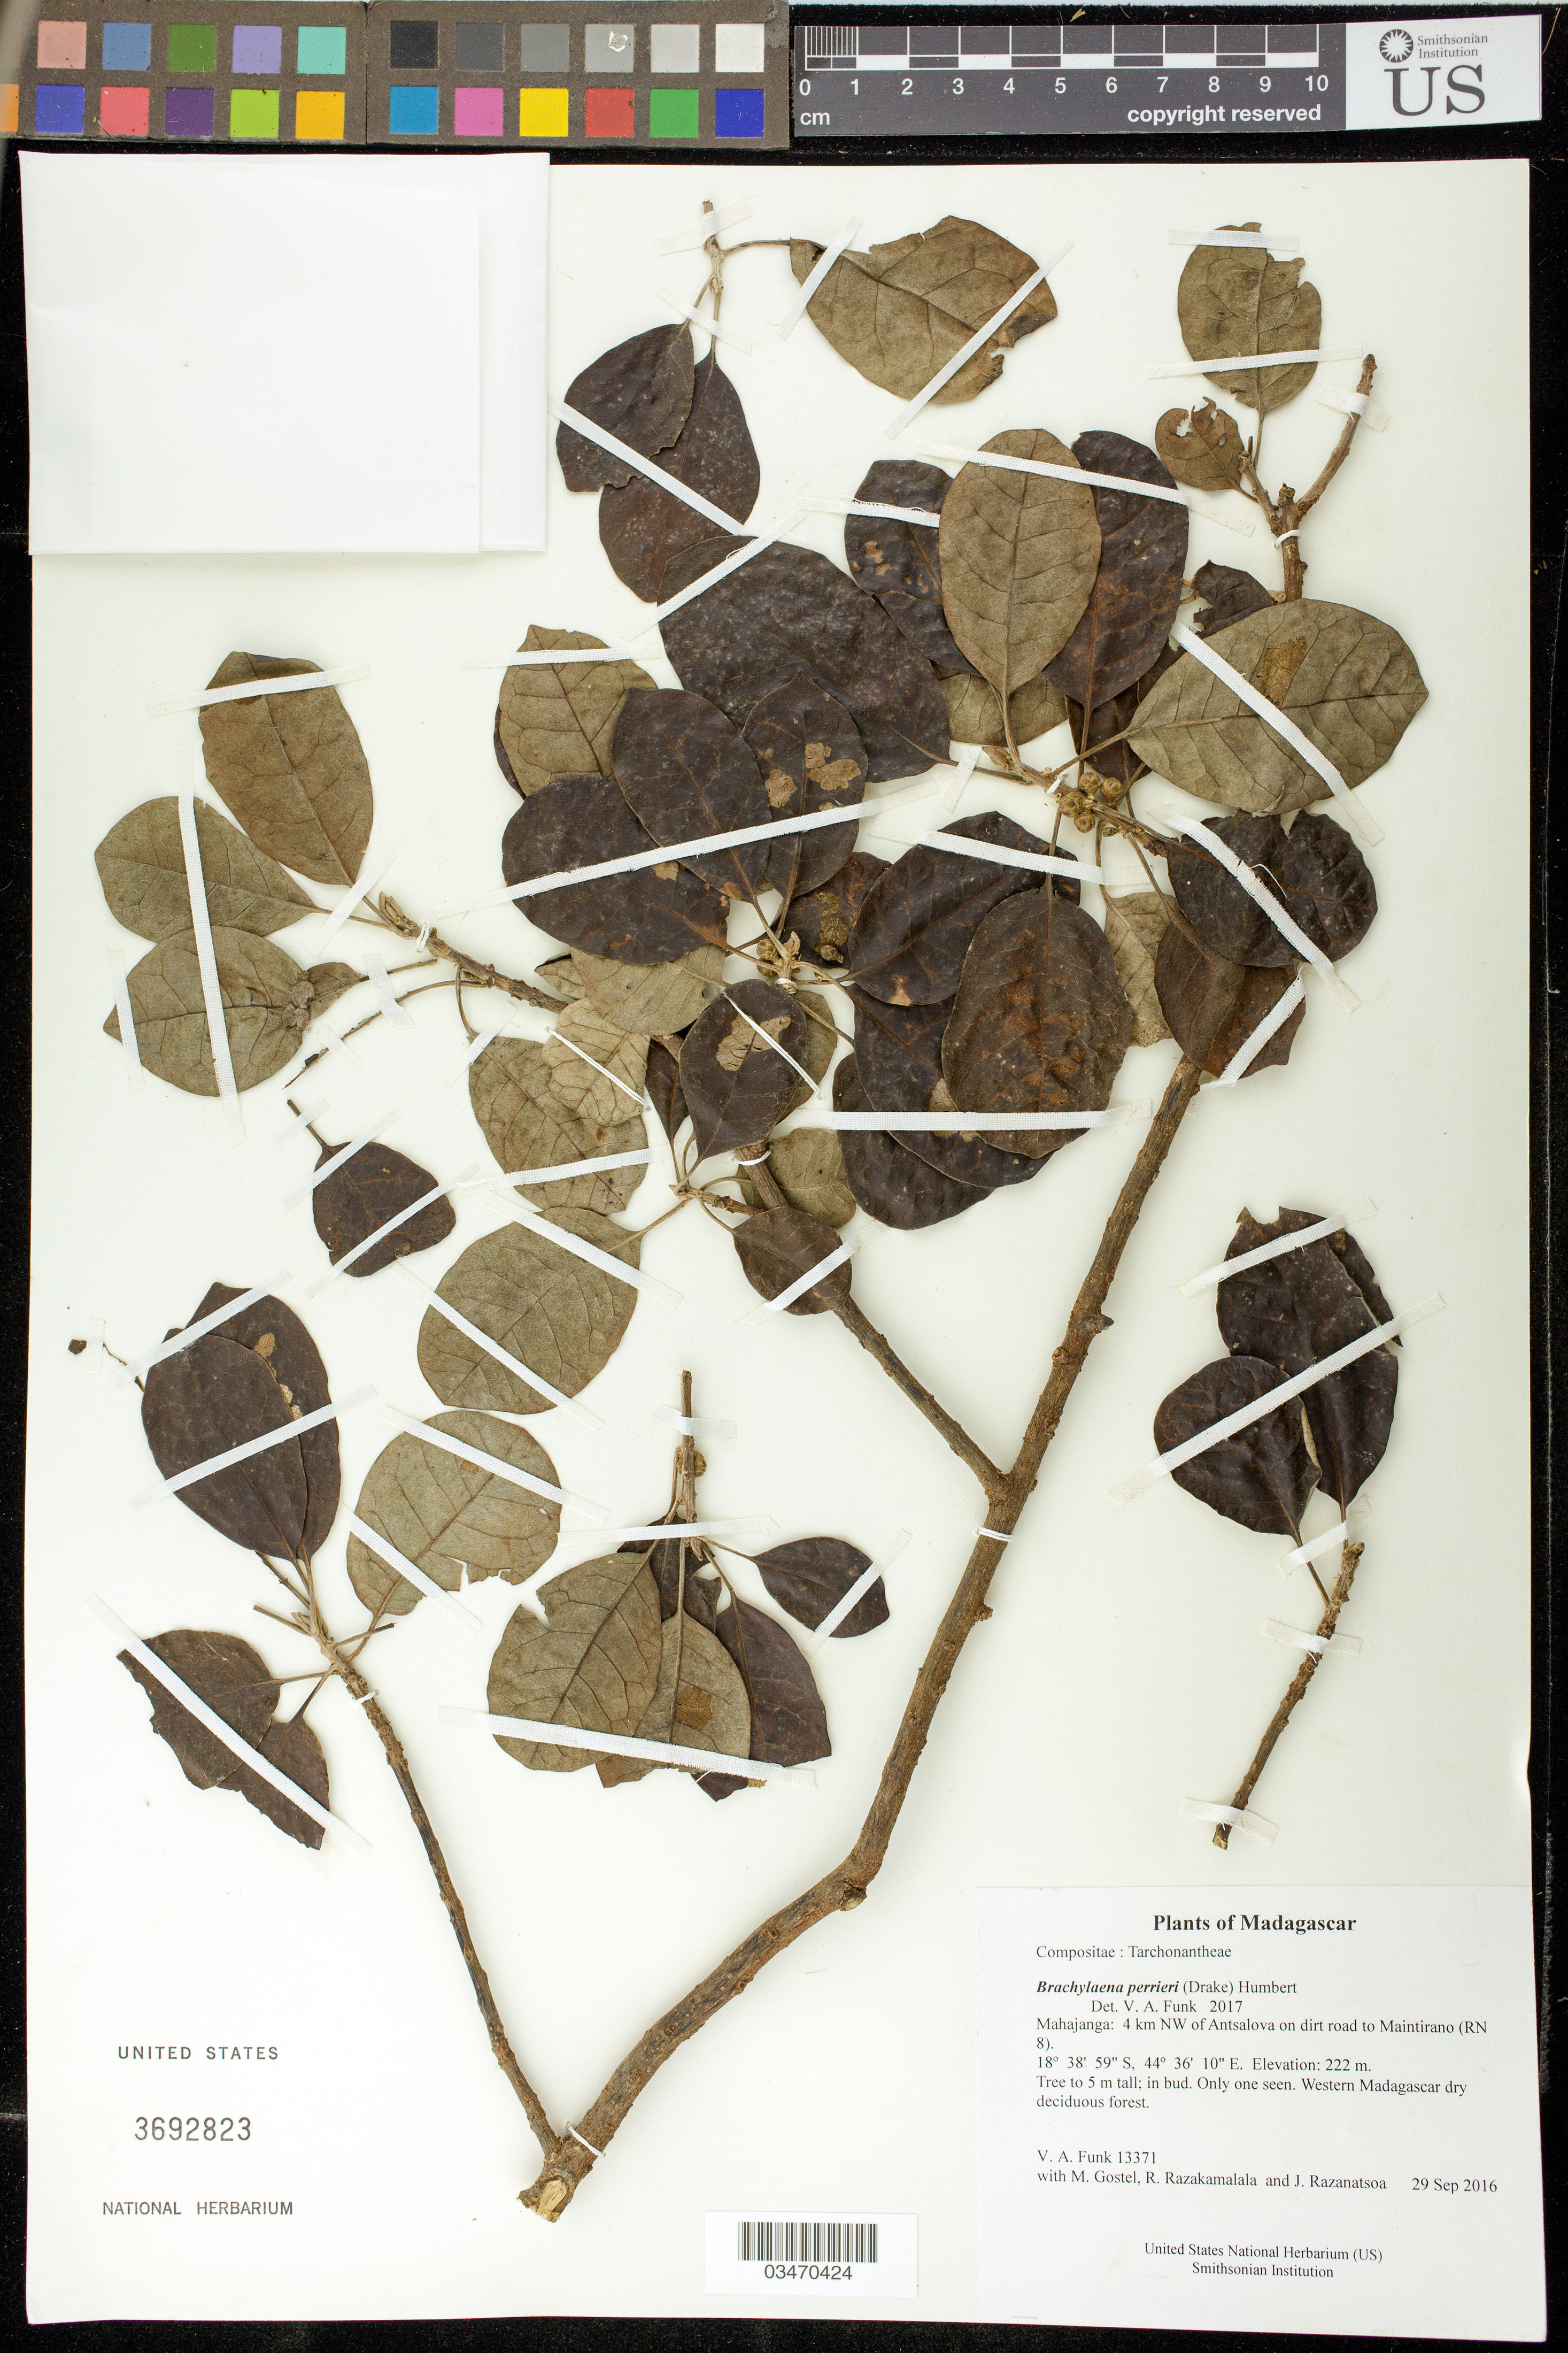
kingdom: Plantae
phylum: Tracheophyta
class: Magnoliopsida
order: Asterales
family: Asteraceae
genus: Brachylaena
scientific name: Brachylaena perrieri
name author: (Drake) Humbert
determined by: Funk, Vicki A., (BOT), Smithsonian Institution - National Museum of Natural History (UNITED STATES)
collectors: M. R. Gostel, R. Razakamalala & J. Razanatsoa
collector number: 13371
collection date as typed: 29 Sep 2016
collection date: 2016-09-29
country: Madagascar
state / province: Melaky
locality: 4 km NW of Antsalova on dirt road to Maintirano (RN 8)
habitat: Western Madagascar dry deciduous forest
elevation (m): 222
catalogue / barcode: US 3692823